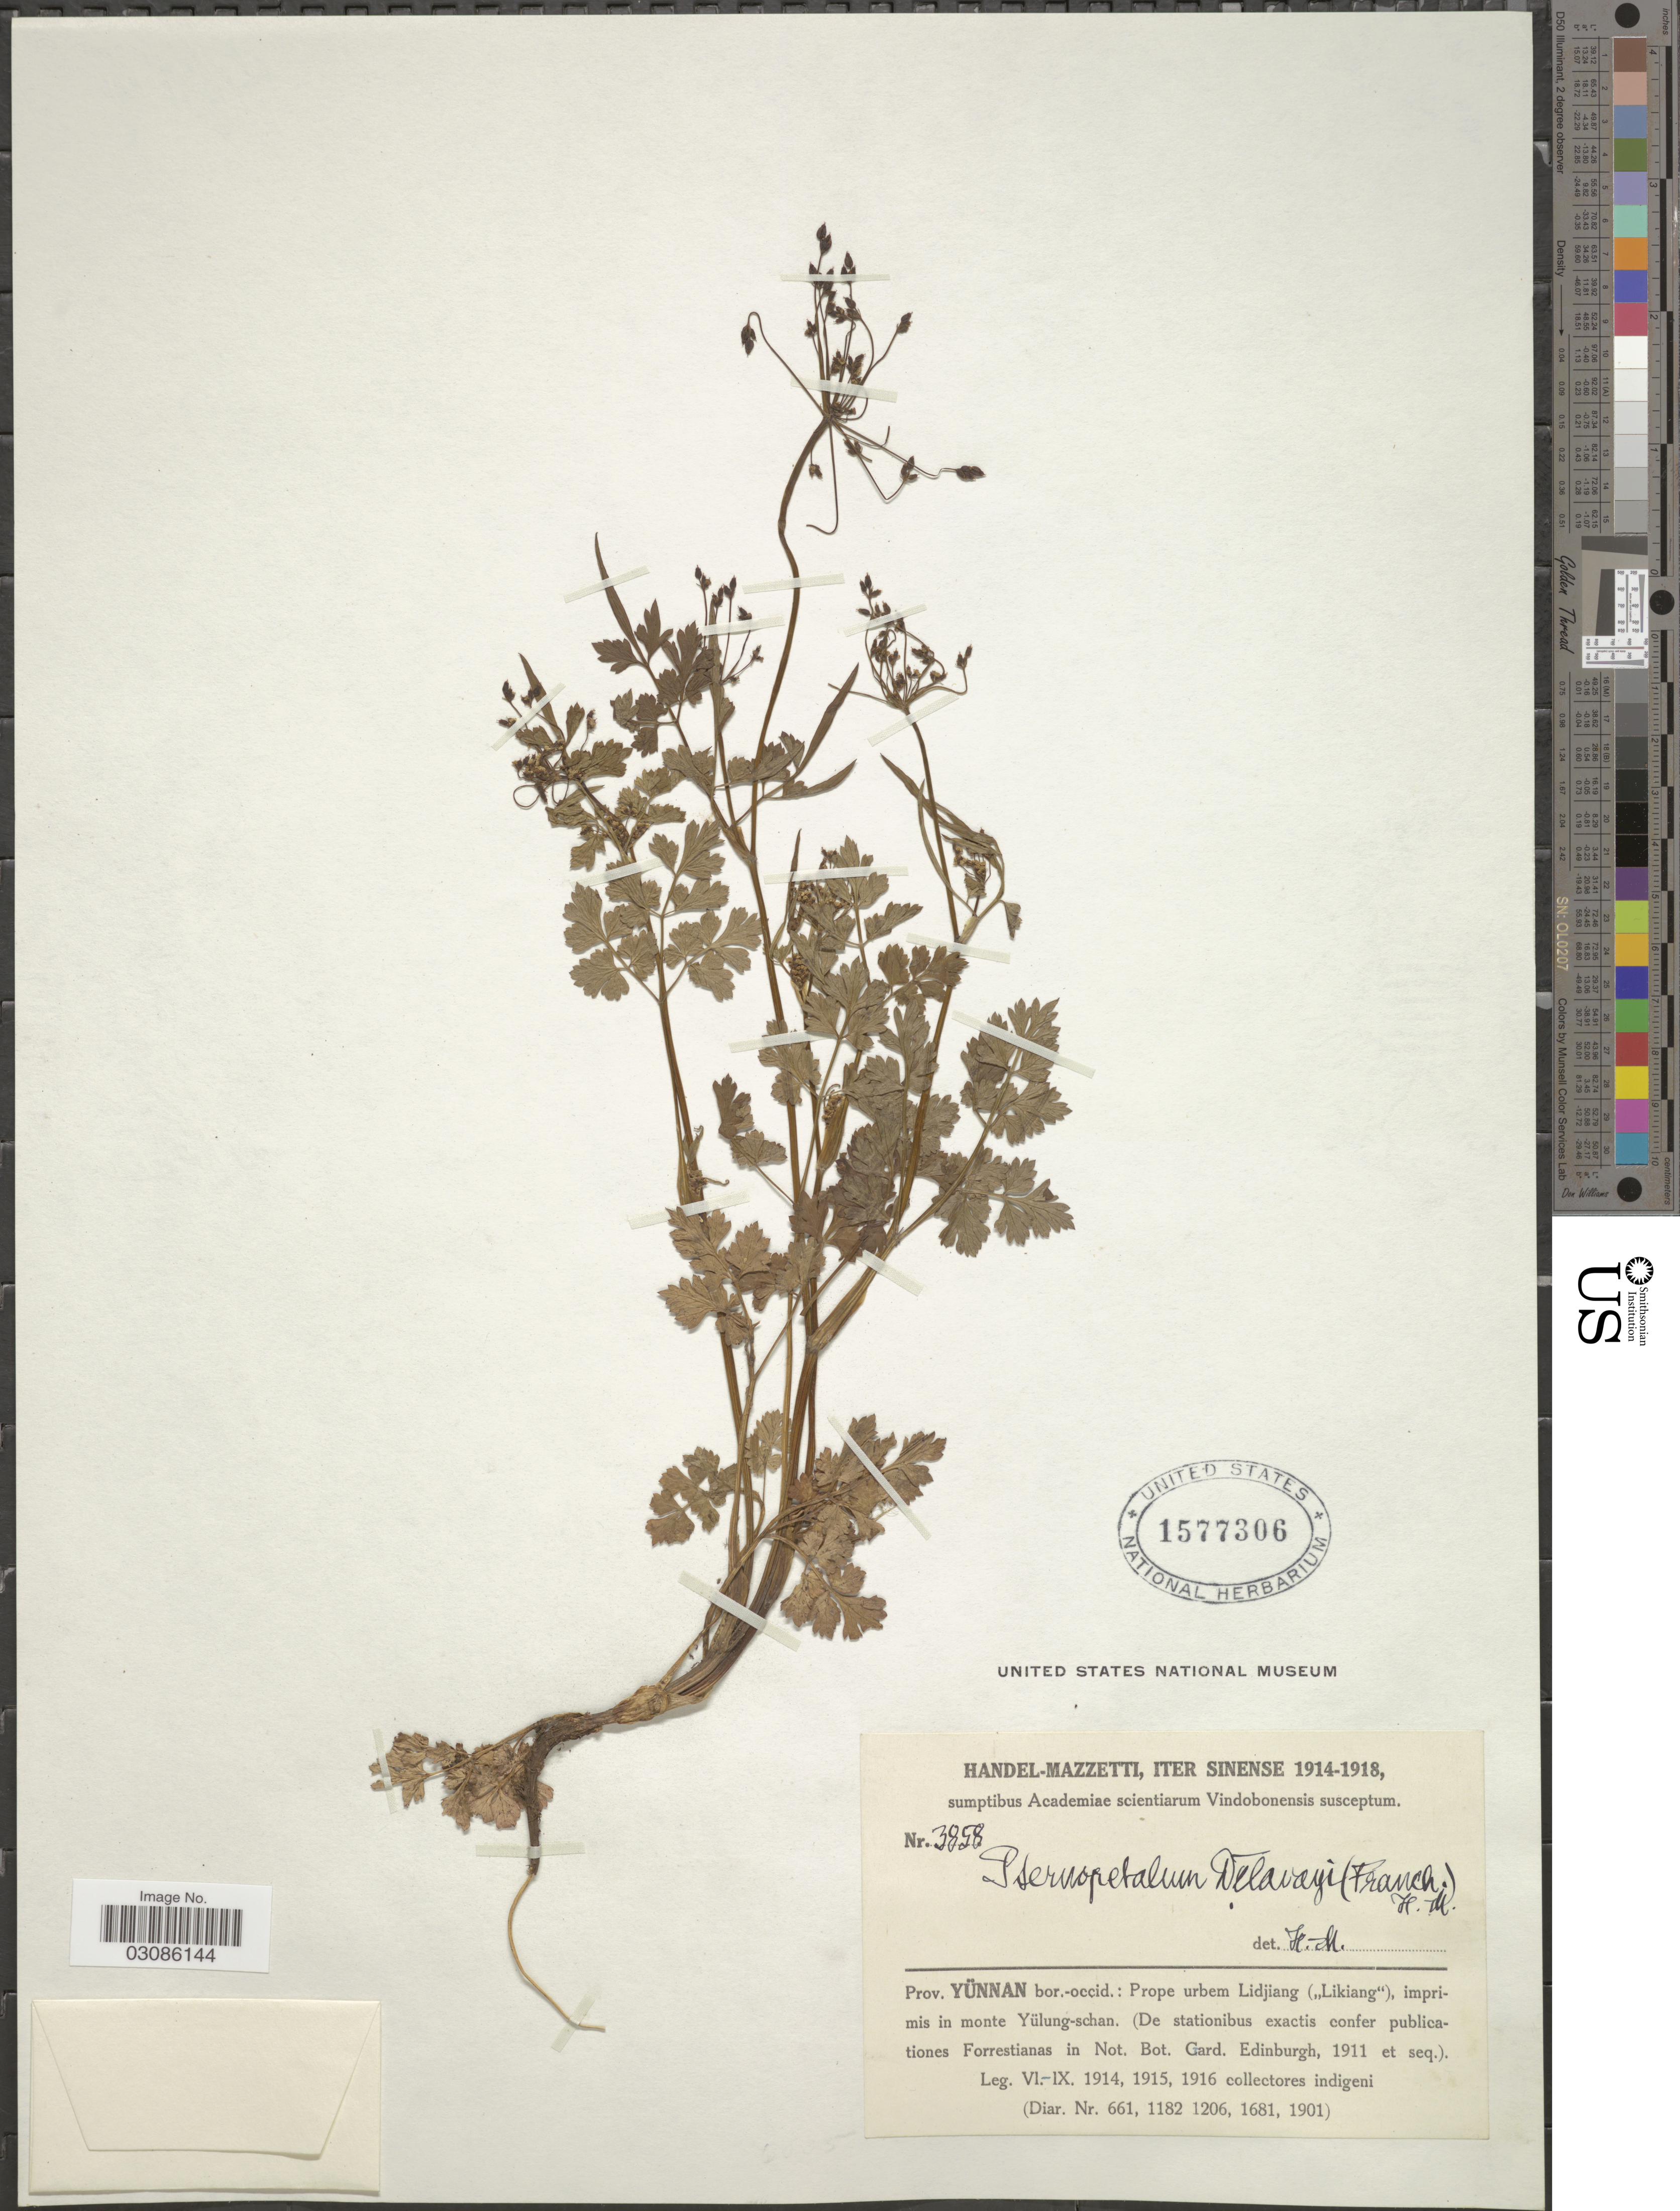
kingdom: Plantae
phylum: Tracheophyta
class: Magnoliopsida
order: Apiales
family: Apiaceae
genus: Pternopetalum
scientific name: Pternopetalum delavayi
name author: (Franch.) Hand.-Mazz.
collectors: H. Handel-Mazzetti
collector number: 3858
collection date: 1914/1918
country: China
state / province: Yunnan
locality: Prov. Yünnan bor.-occid.: Prope urbem Lidjiang ("Likiang"), imprimis in mont Yülung-schan.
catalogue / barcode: US 1577306